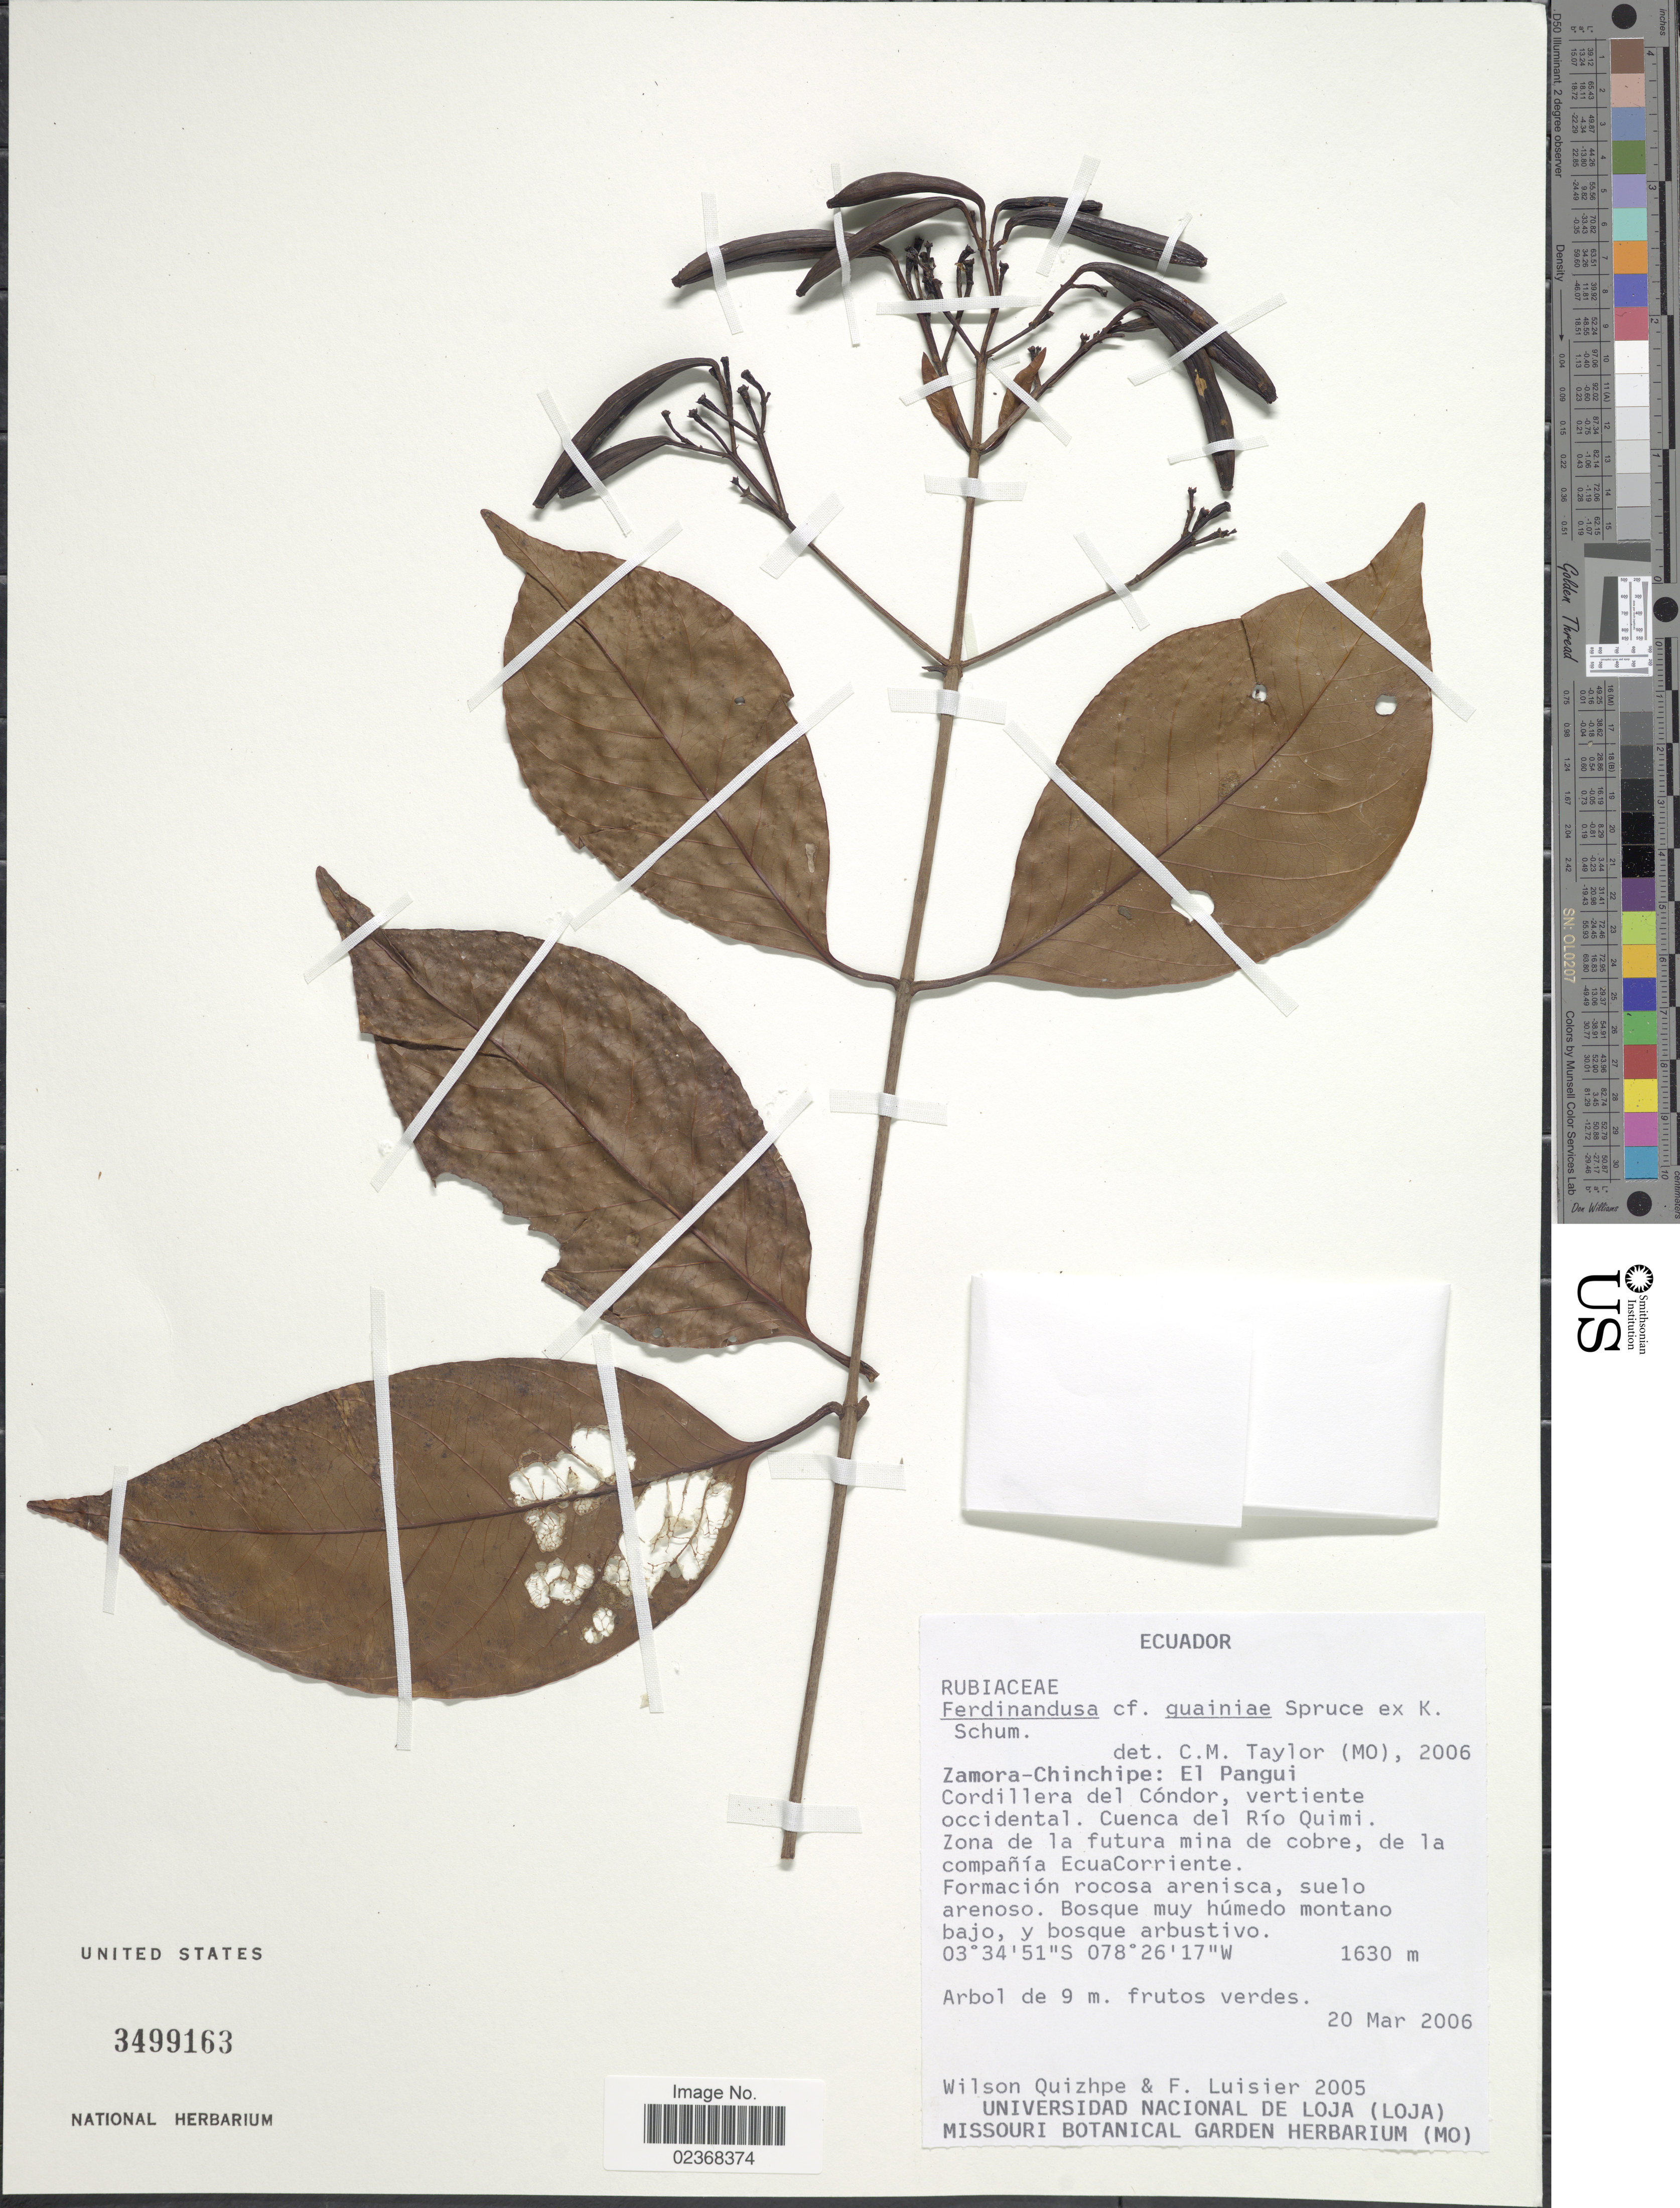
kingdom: Plantae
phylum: Tracheophyta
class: Magnoliopsida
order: Gentianales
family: Rubiaceae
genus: Ferdinandusa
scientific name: Ferdinandusa guainiae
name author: Spruce ex K. Schum.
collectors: W. Quizhpe & F. Luisier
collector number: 2005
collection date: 2006-03-20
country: Ecuador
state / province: Zamora-Chinchipe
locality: El Pangui, Cordillera del Condor, vertiente occidental. Cuenca del Rio Quimi. Zona de la futura mina de cobre, de la compania EcuaCorriente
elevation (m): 1630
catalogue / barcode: US 3499163